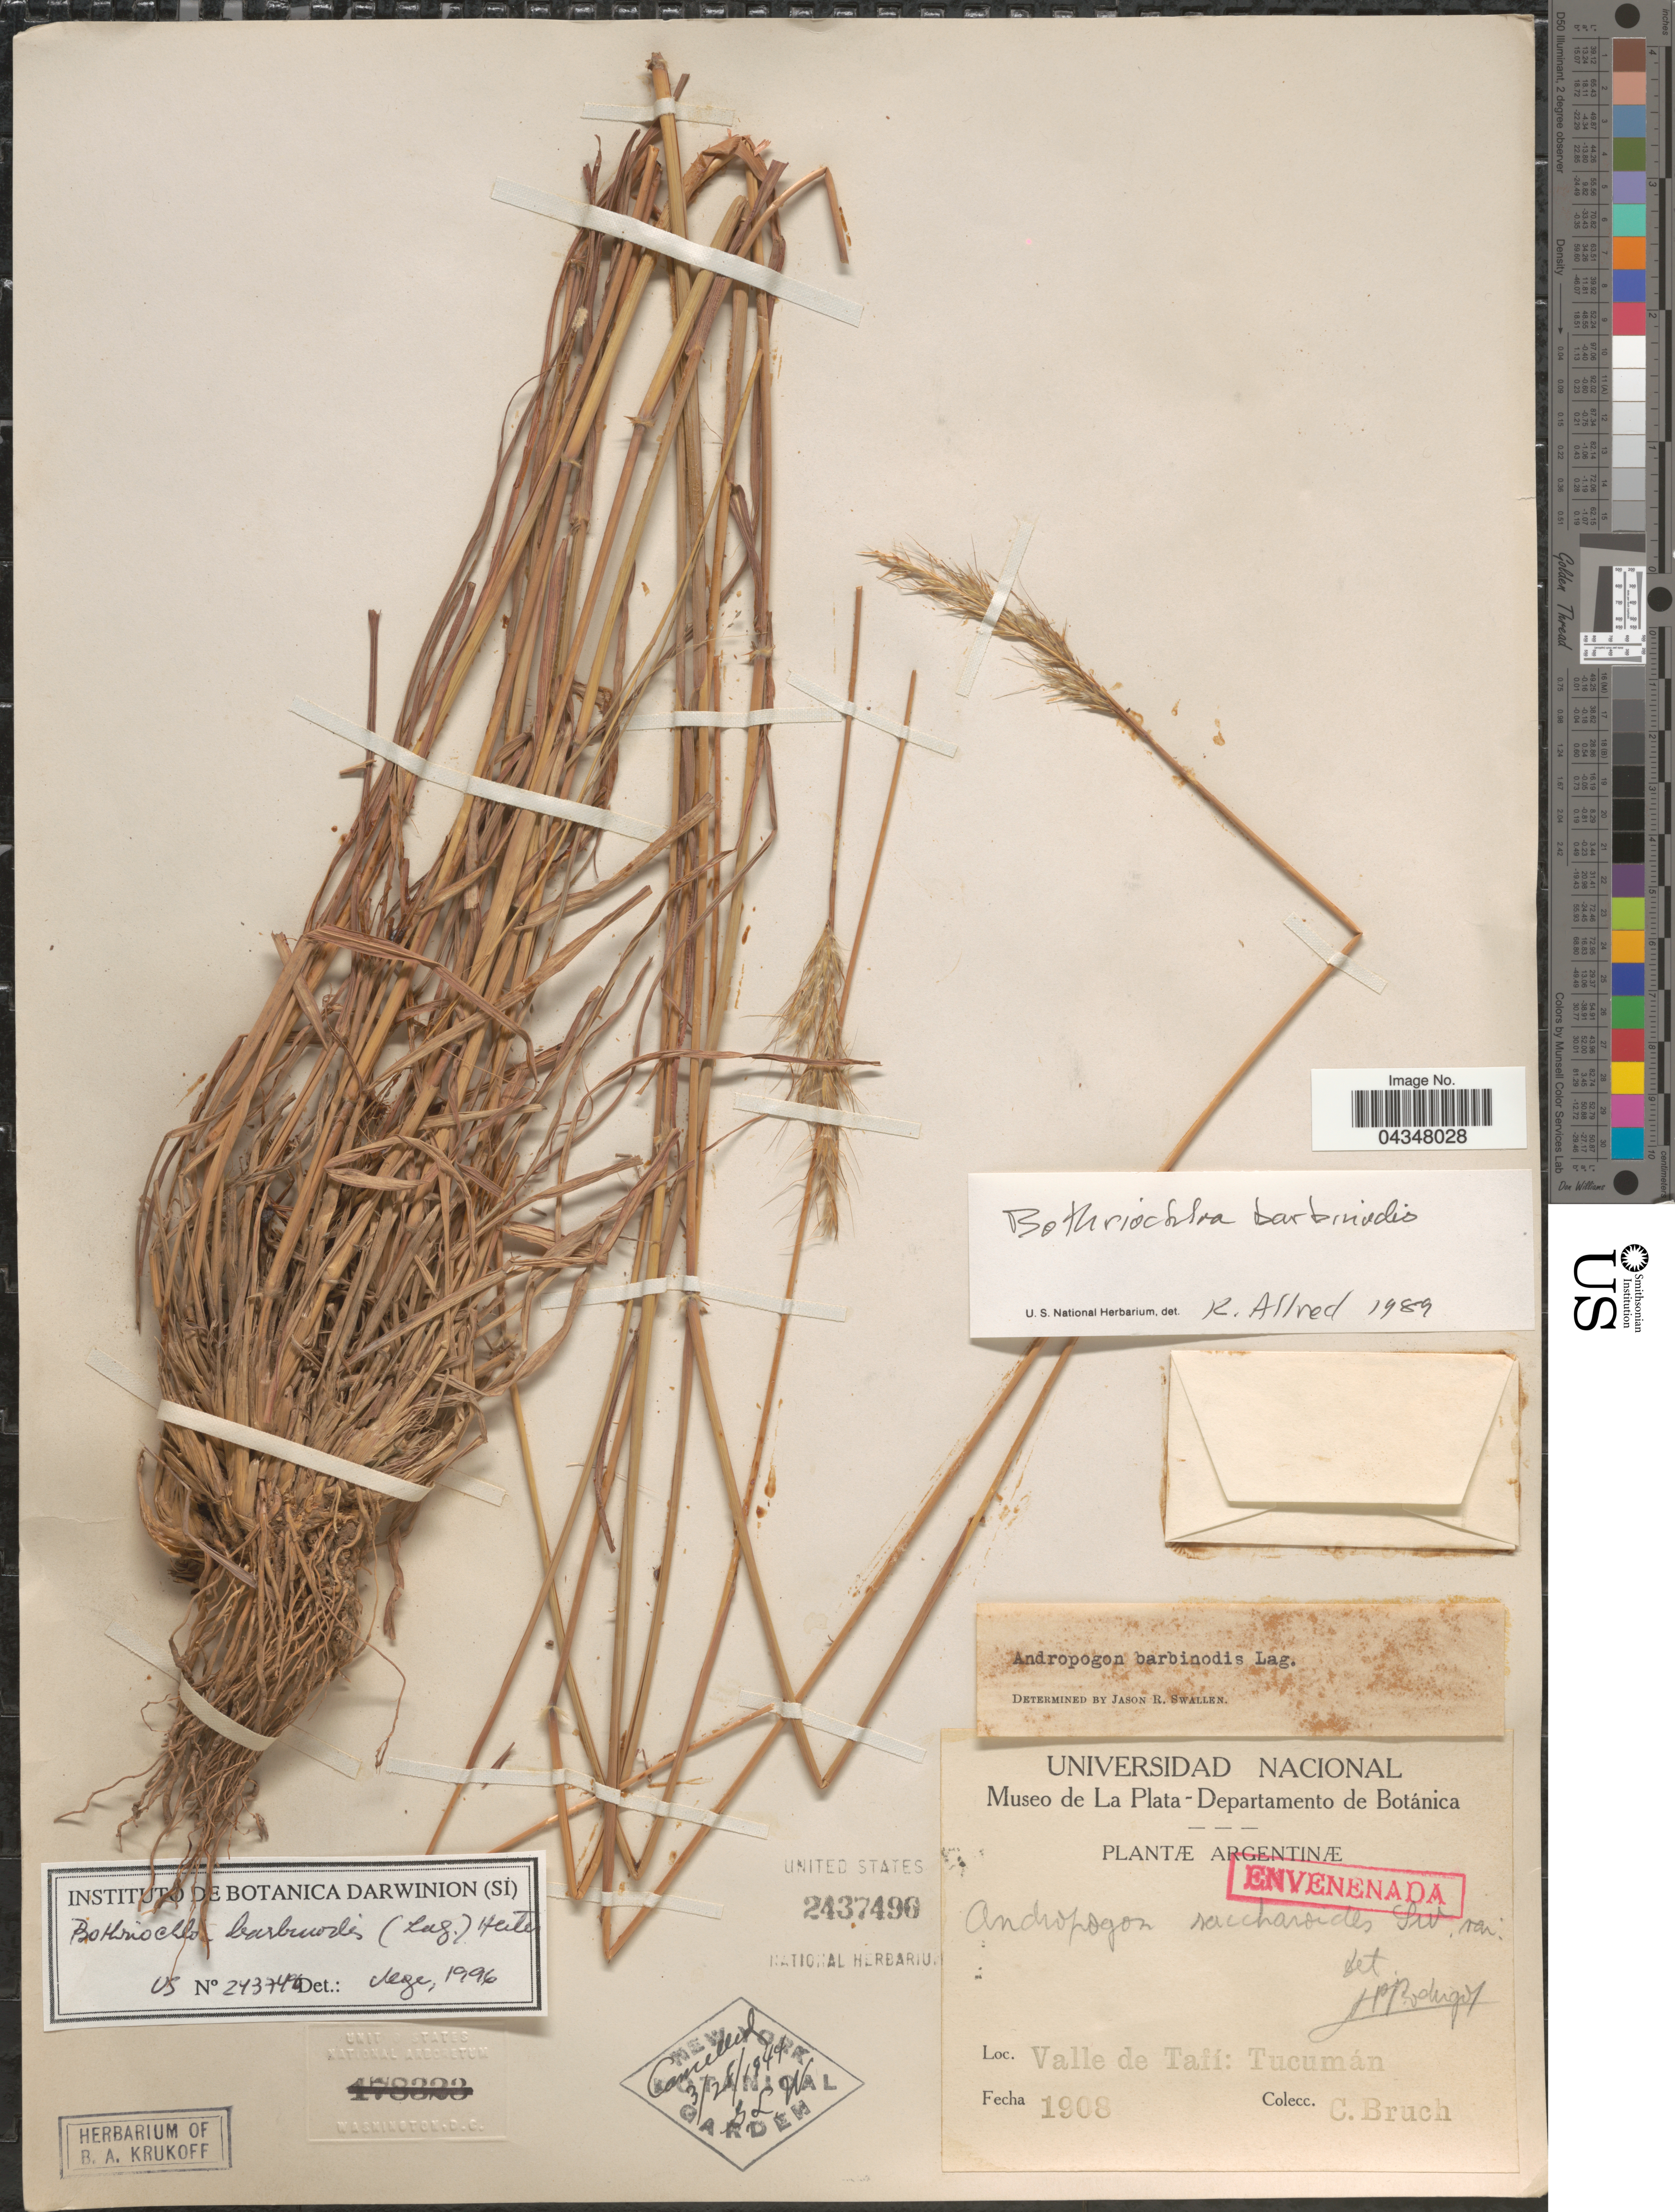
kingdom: Plantae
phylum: Tracheophyta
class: Liliopsida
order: Poales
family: Poaceae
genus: Bothriochloa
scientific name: Bothriochloa barbinodis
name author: (Lag.) Herter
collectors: C. Bruch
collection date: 1908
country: Argentina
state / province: Tucuman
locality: Valle de Tafi.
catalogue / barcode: US 2437490